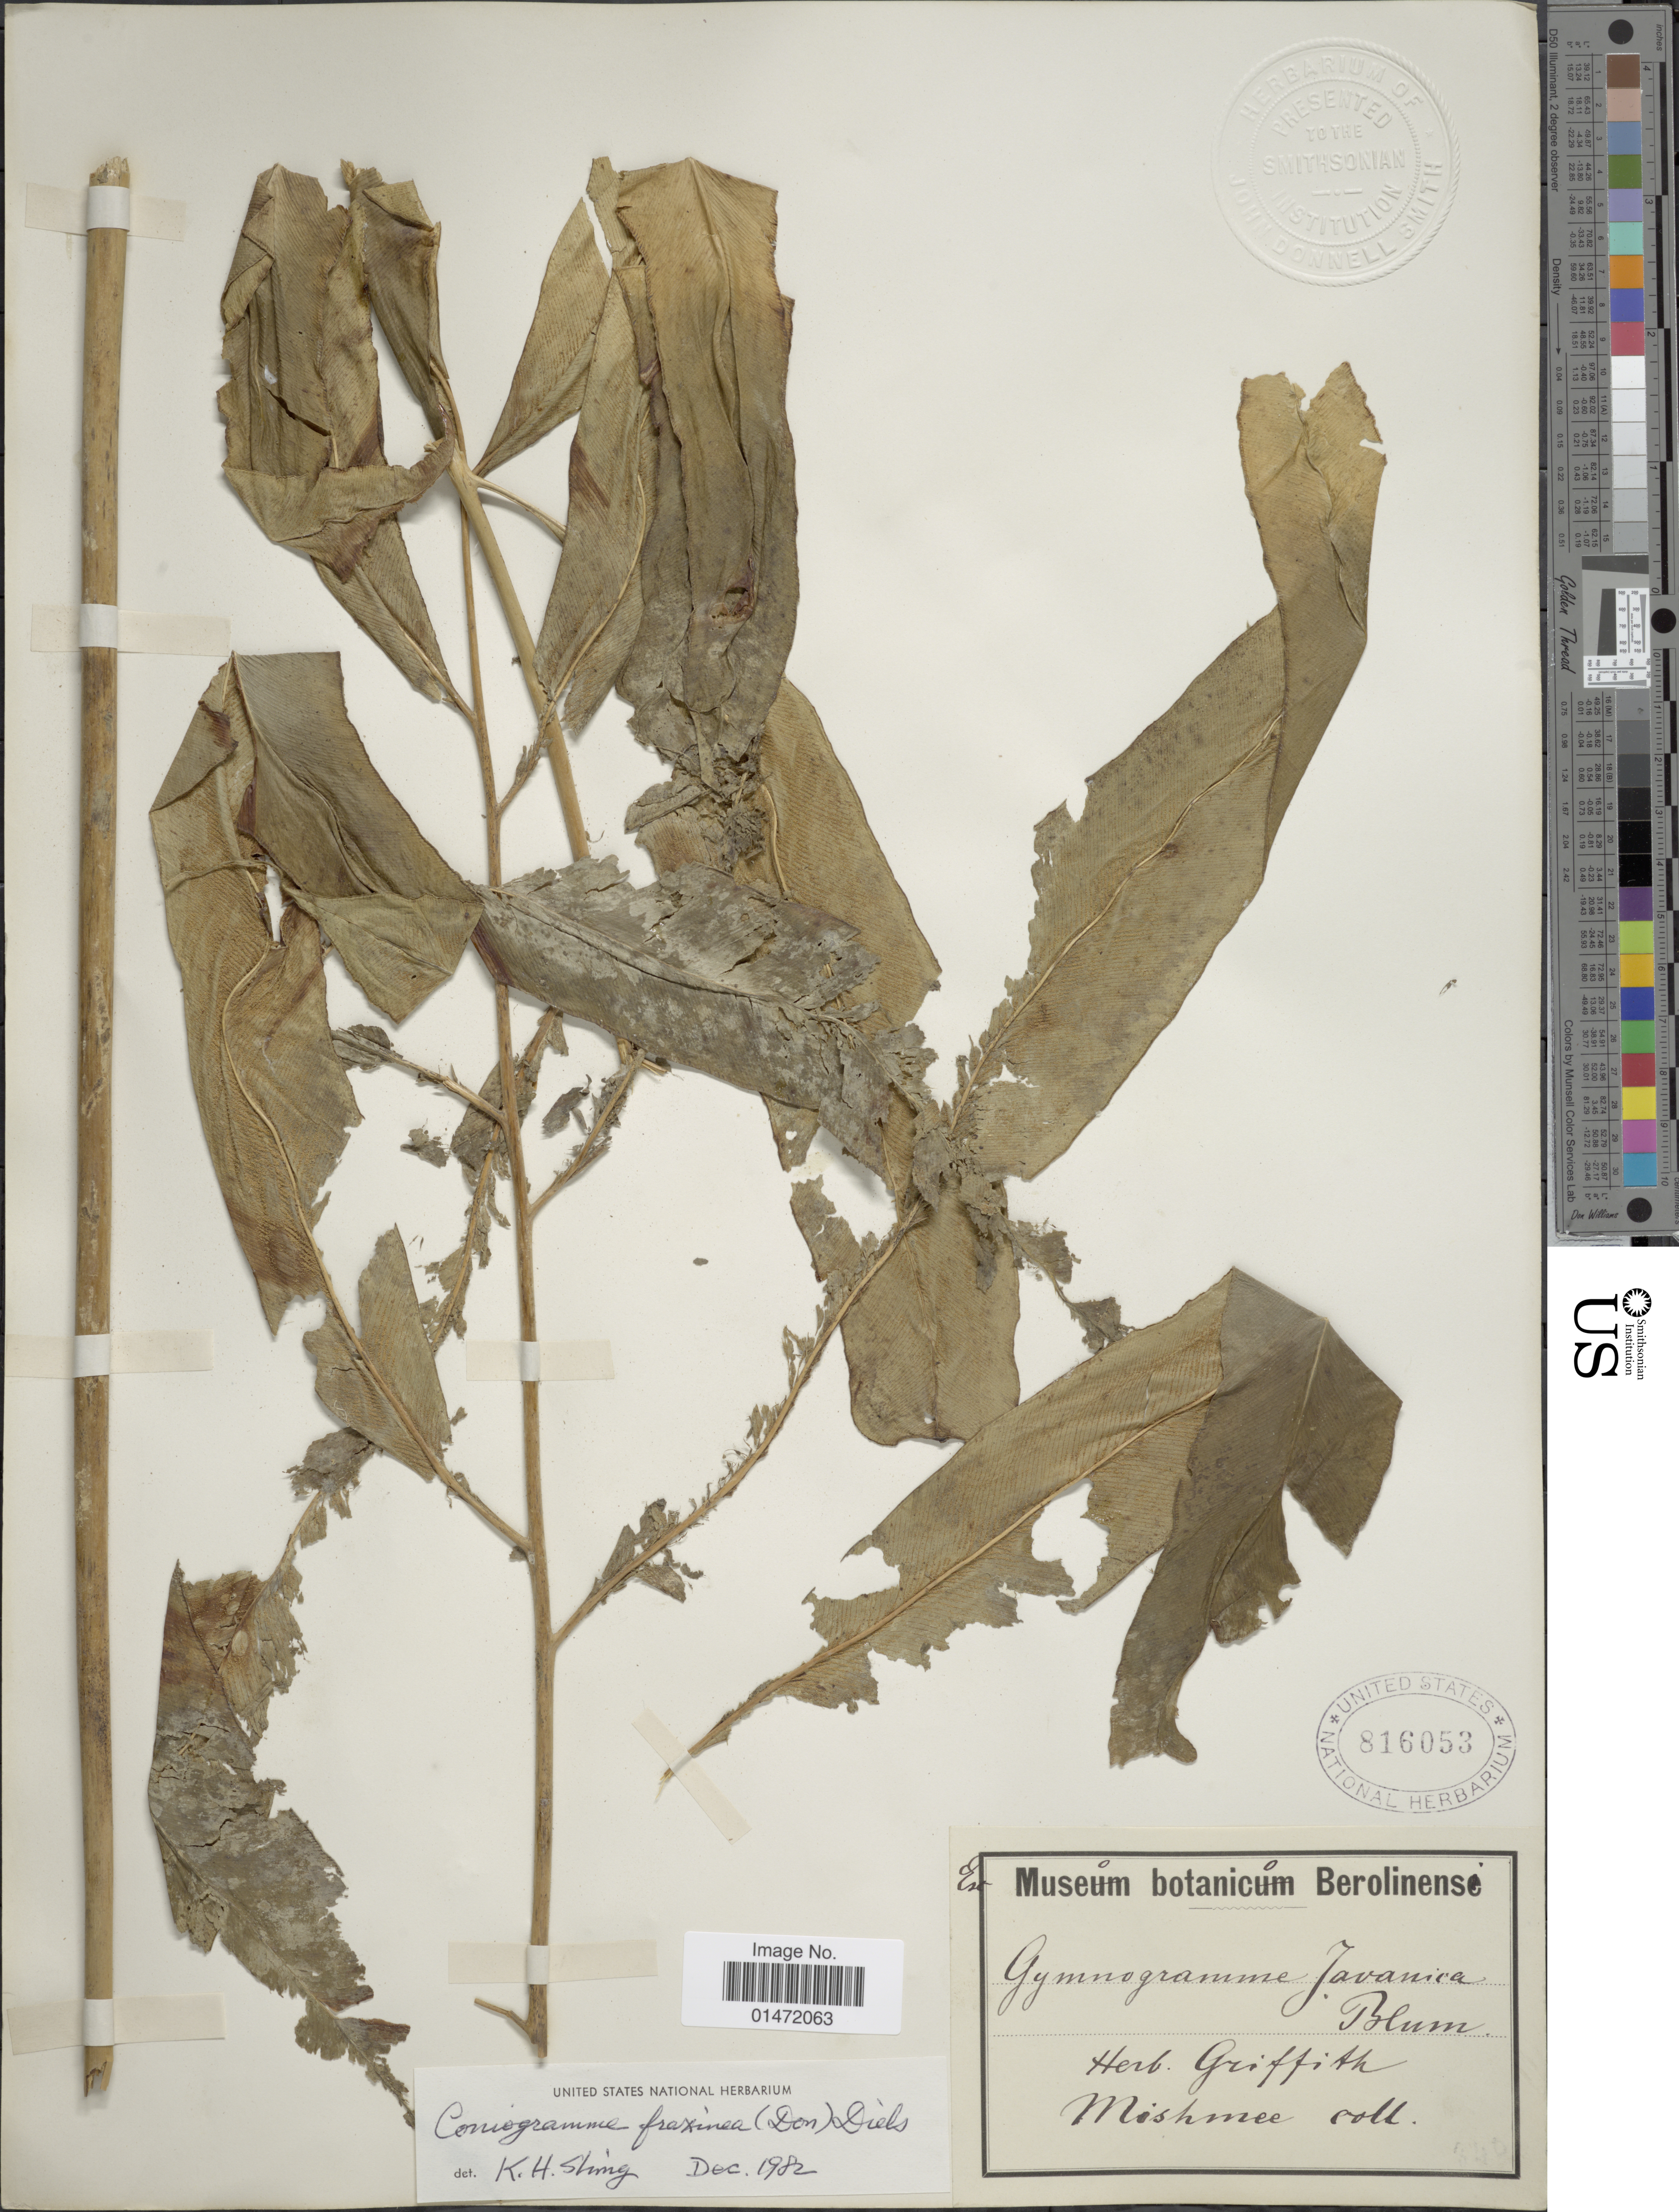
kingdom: Plantae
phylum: Tracheophyta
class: Polypodiopsida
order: Polypodiales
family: Pteridaceae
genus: Coniogramme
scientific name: Coniogramme fraxinea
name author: (D. Don) Diels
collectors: Mishmee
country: India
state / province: Arunachal Pradesh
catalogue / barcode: US 816053